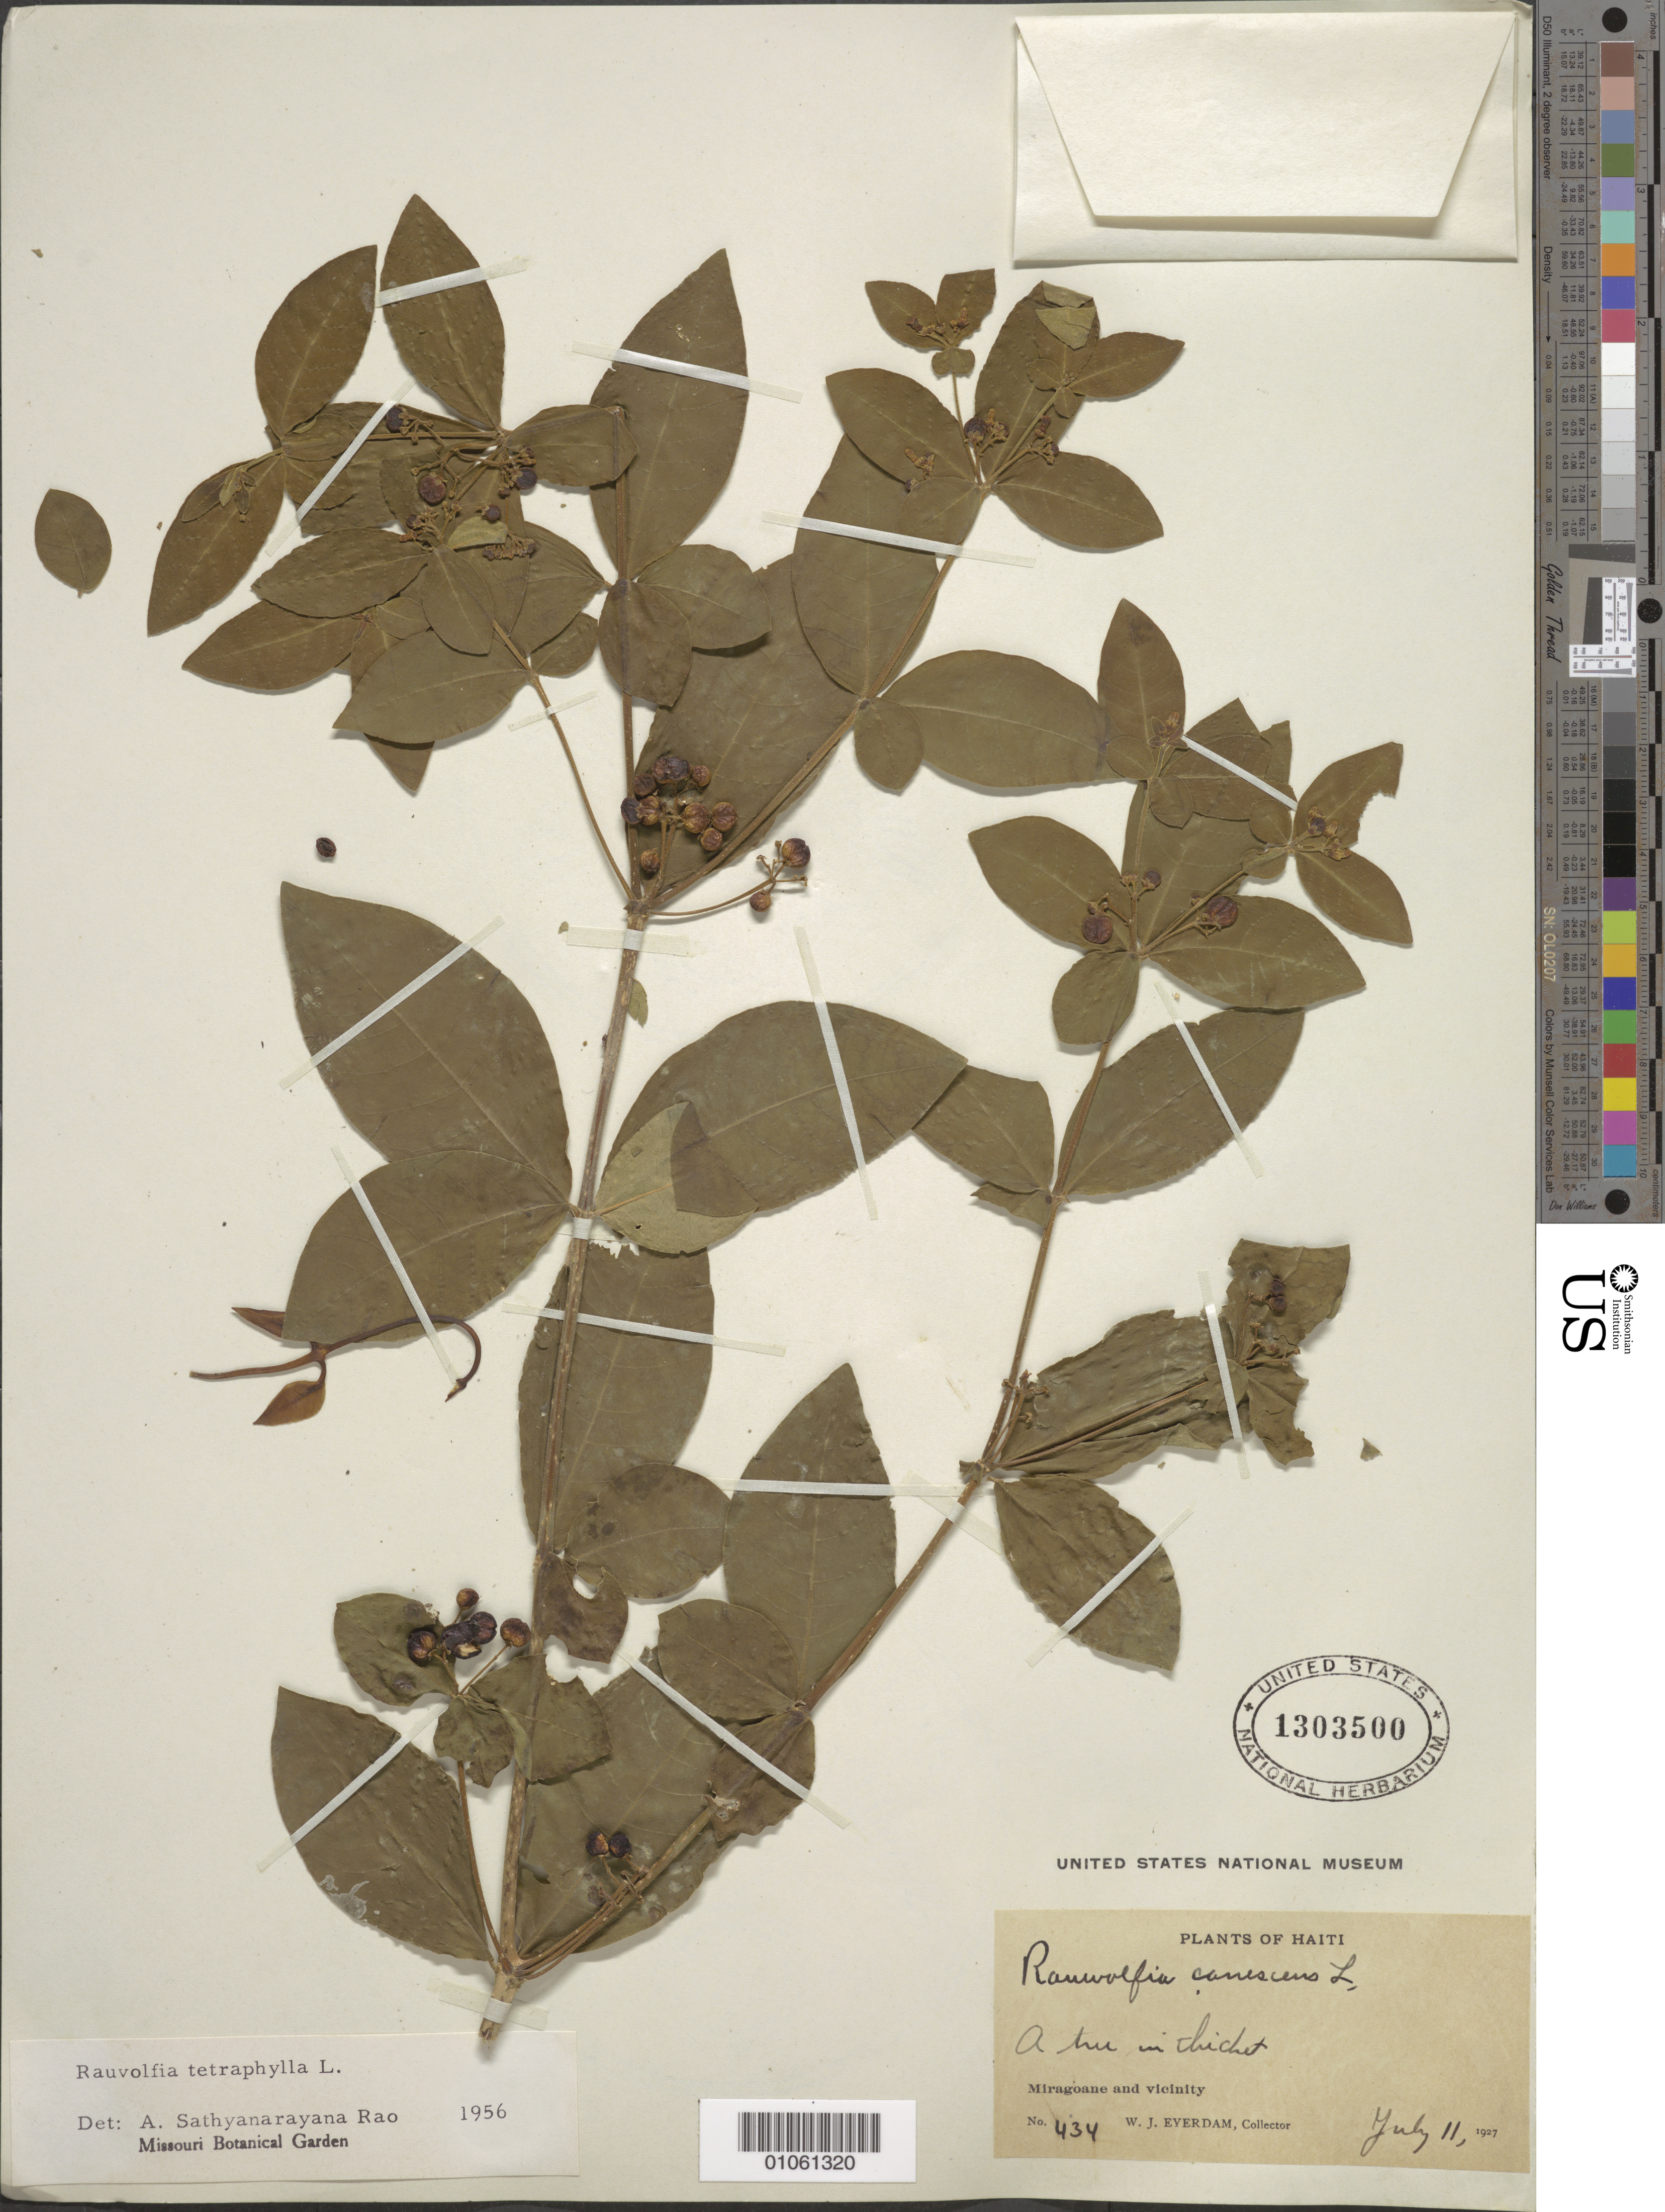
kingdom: Plantae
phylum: Tracheophyta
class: Magnoliopsida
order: Gentianales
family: Apocynaceae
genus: Rauvolfia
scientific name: Rauvolfia tetraphylla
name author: L.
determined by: Rao, A. S.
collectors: W. J. Eyerdam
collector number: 434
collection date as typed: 11 Jul 1927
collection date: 1927-07-11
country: Haiti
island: Hispaniola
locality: Miragoane and vicinity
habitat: In thicket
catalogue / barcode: US 1303500